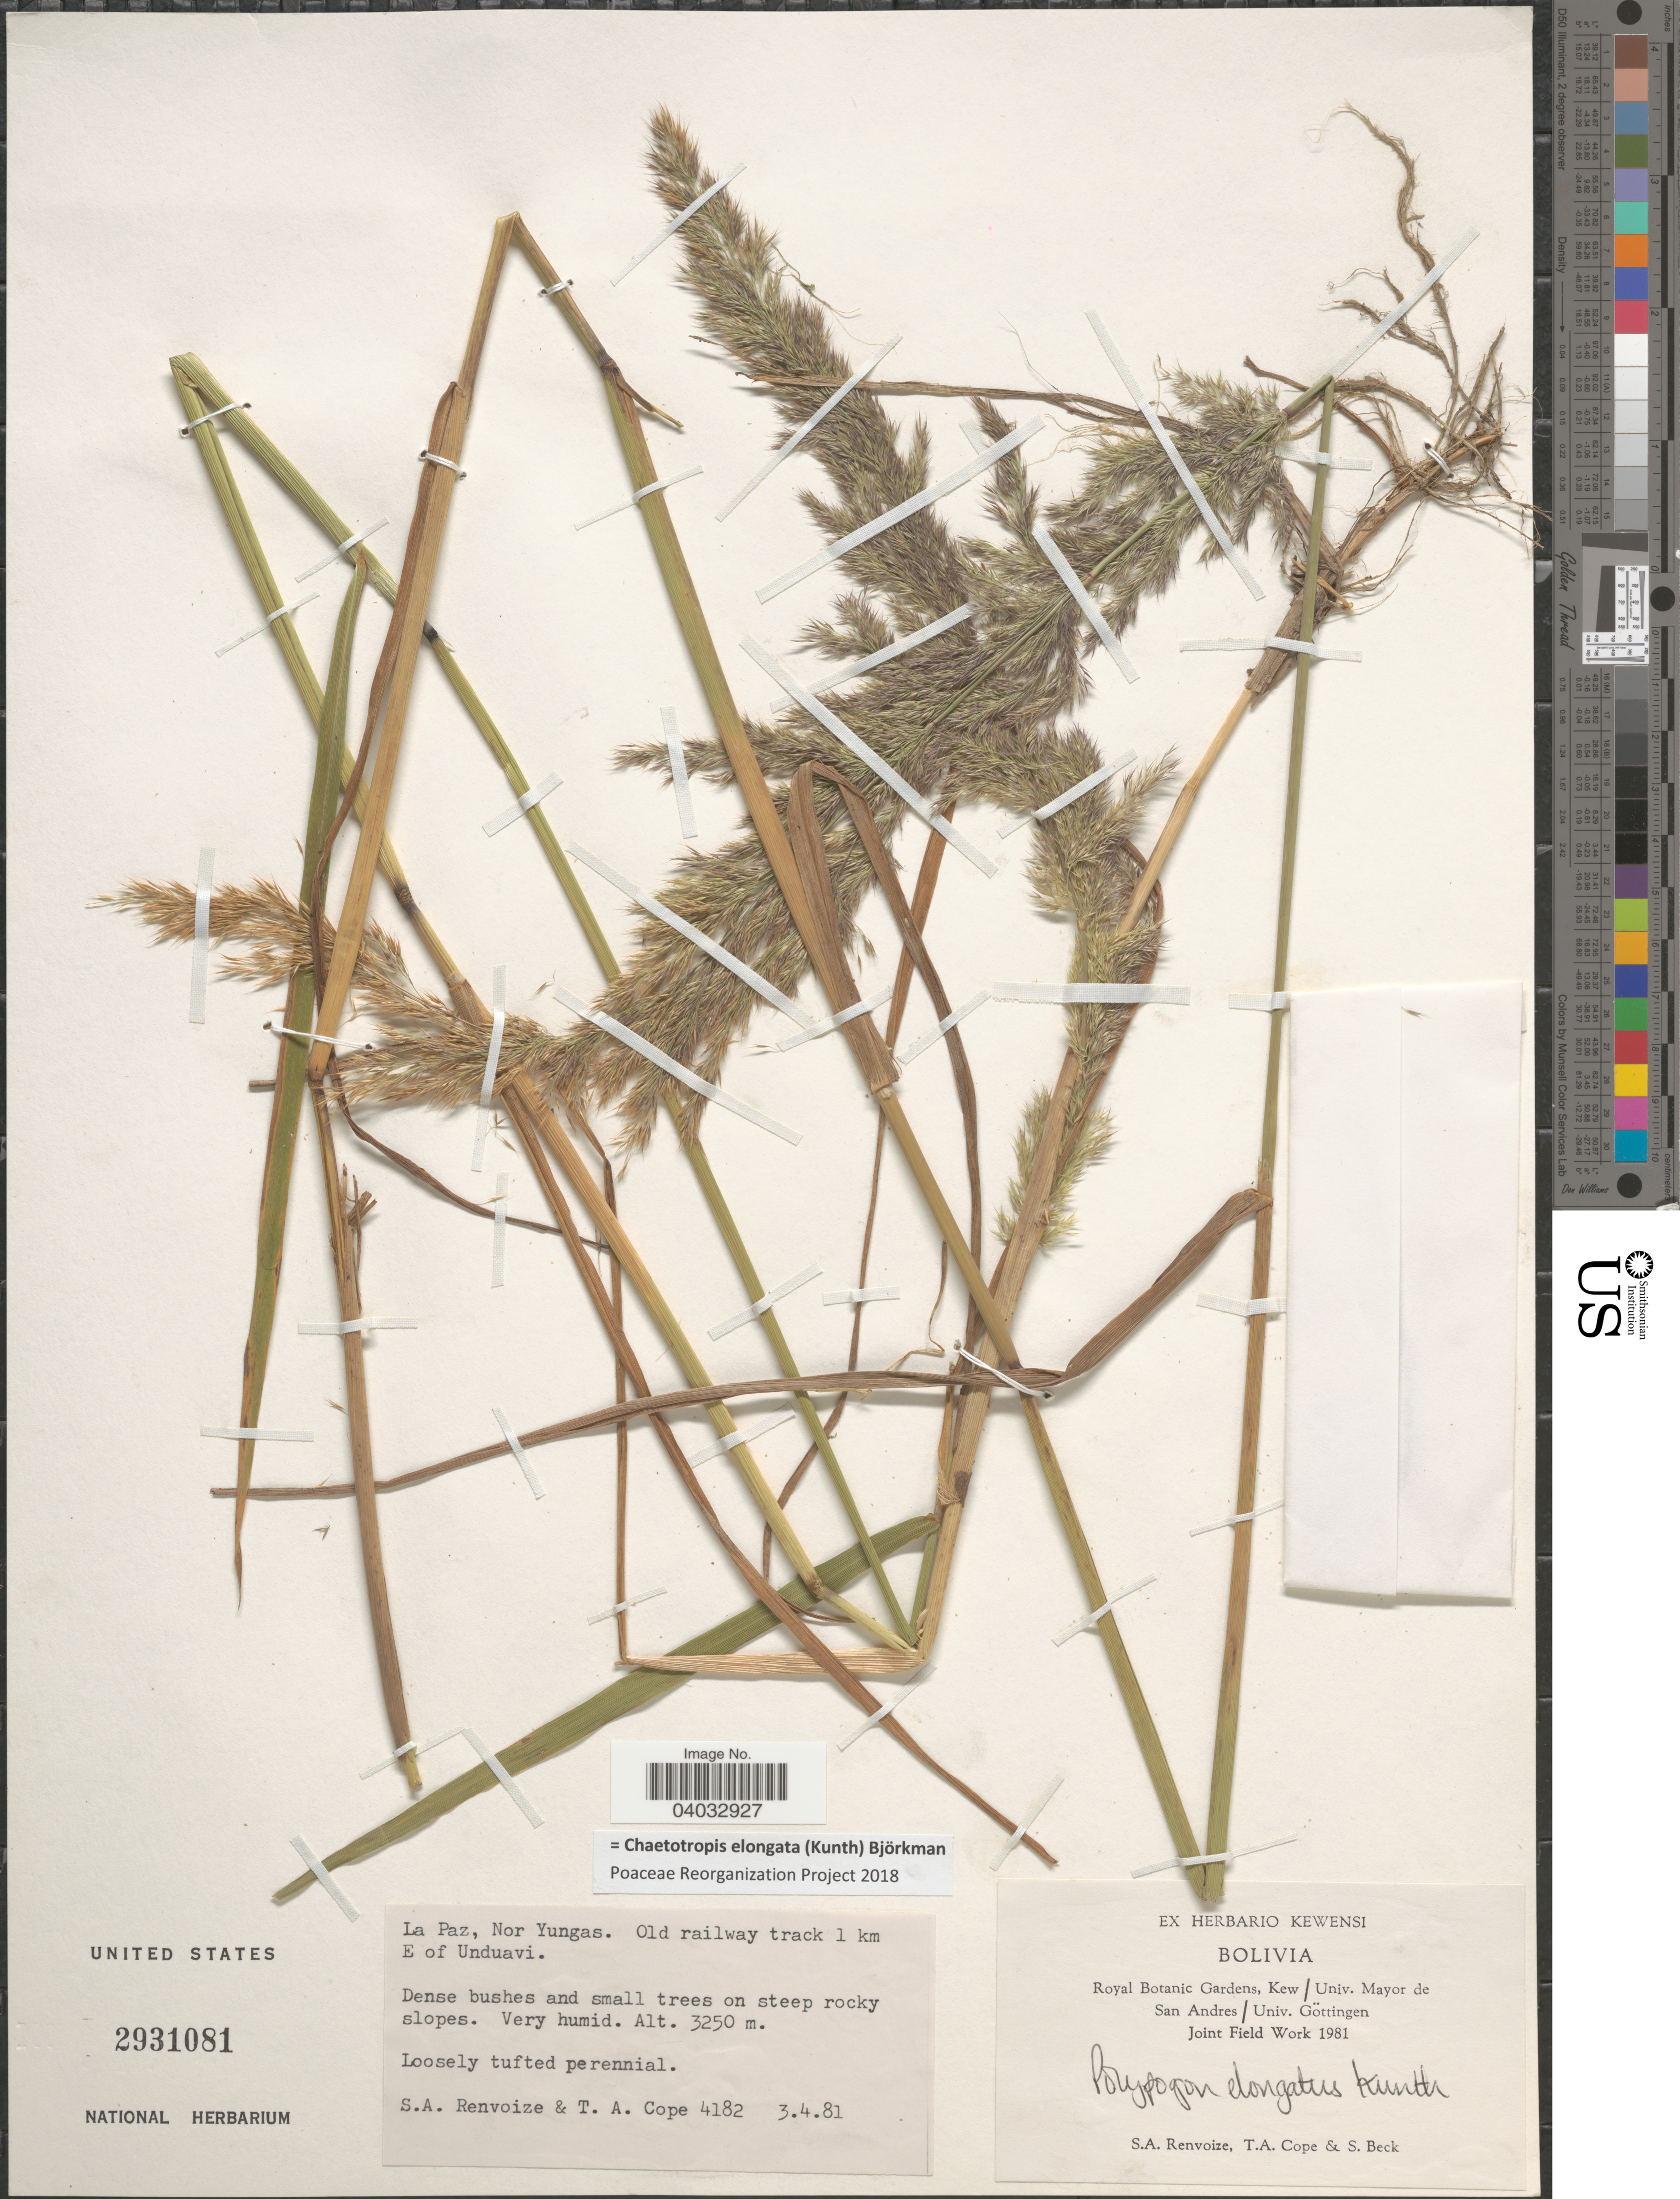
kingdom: Plantae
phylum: Tracheophyta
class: Liliopsida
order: Poales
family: Poaceae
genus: Chaetotropis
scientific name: Chaetotropis elongata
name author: (Kunth) Björkman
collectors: S. A. Renvoize, T. A. Cope & S. G. Beck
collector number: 4182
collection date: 1981-04-03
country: Bolivia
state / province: La Paz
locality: Nor Yungas. Old railway track 1 km E of Unduavi.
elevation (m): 3250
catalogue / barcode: US 2931081